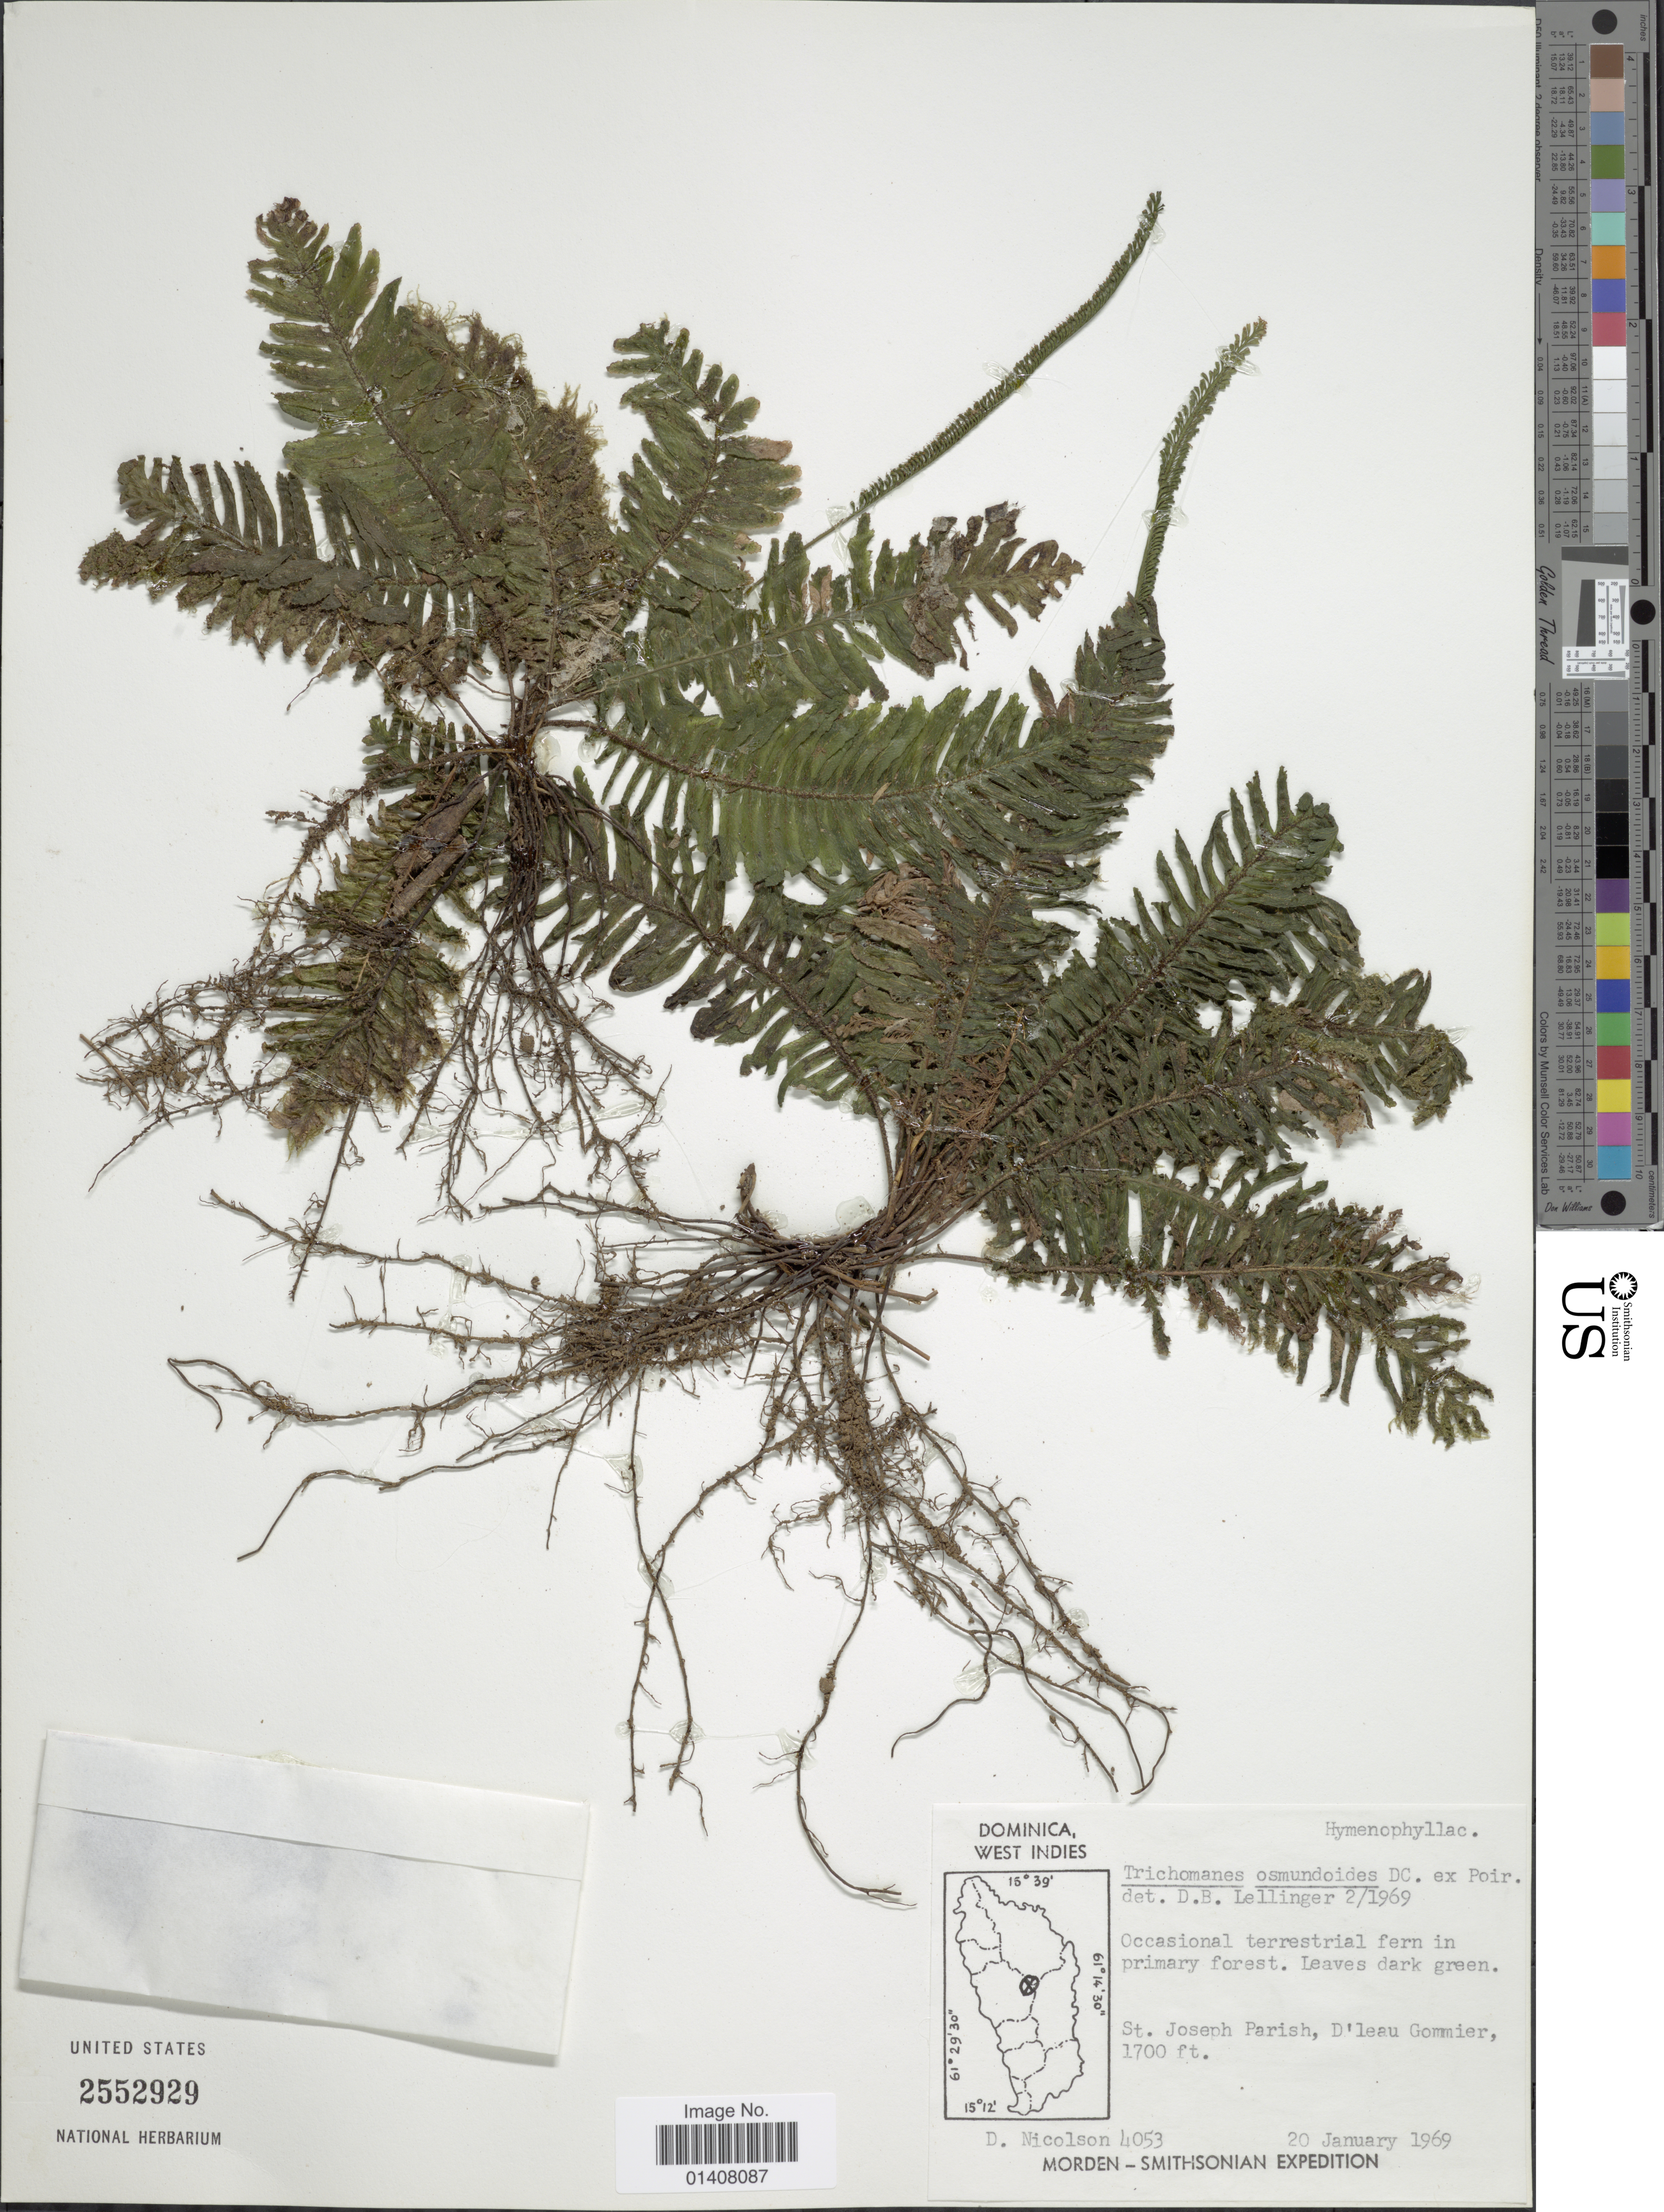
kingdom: Plantae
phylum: Tracheophyta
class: Polypodiopsida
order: Hymenophyllales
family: Hymenophyllaceae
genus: Trichomanes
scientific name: Trichomanes osmundoides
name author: DC. ex Poir.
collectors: D. H. Nicolson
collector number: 4053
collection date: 1969-01-20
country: Dominica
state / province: St. Joseph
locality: Dominica, West Indies, St. Joseph Parish, D'leau Gomier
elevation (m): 518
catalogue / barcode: US 2552929